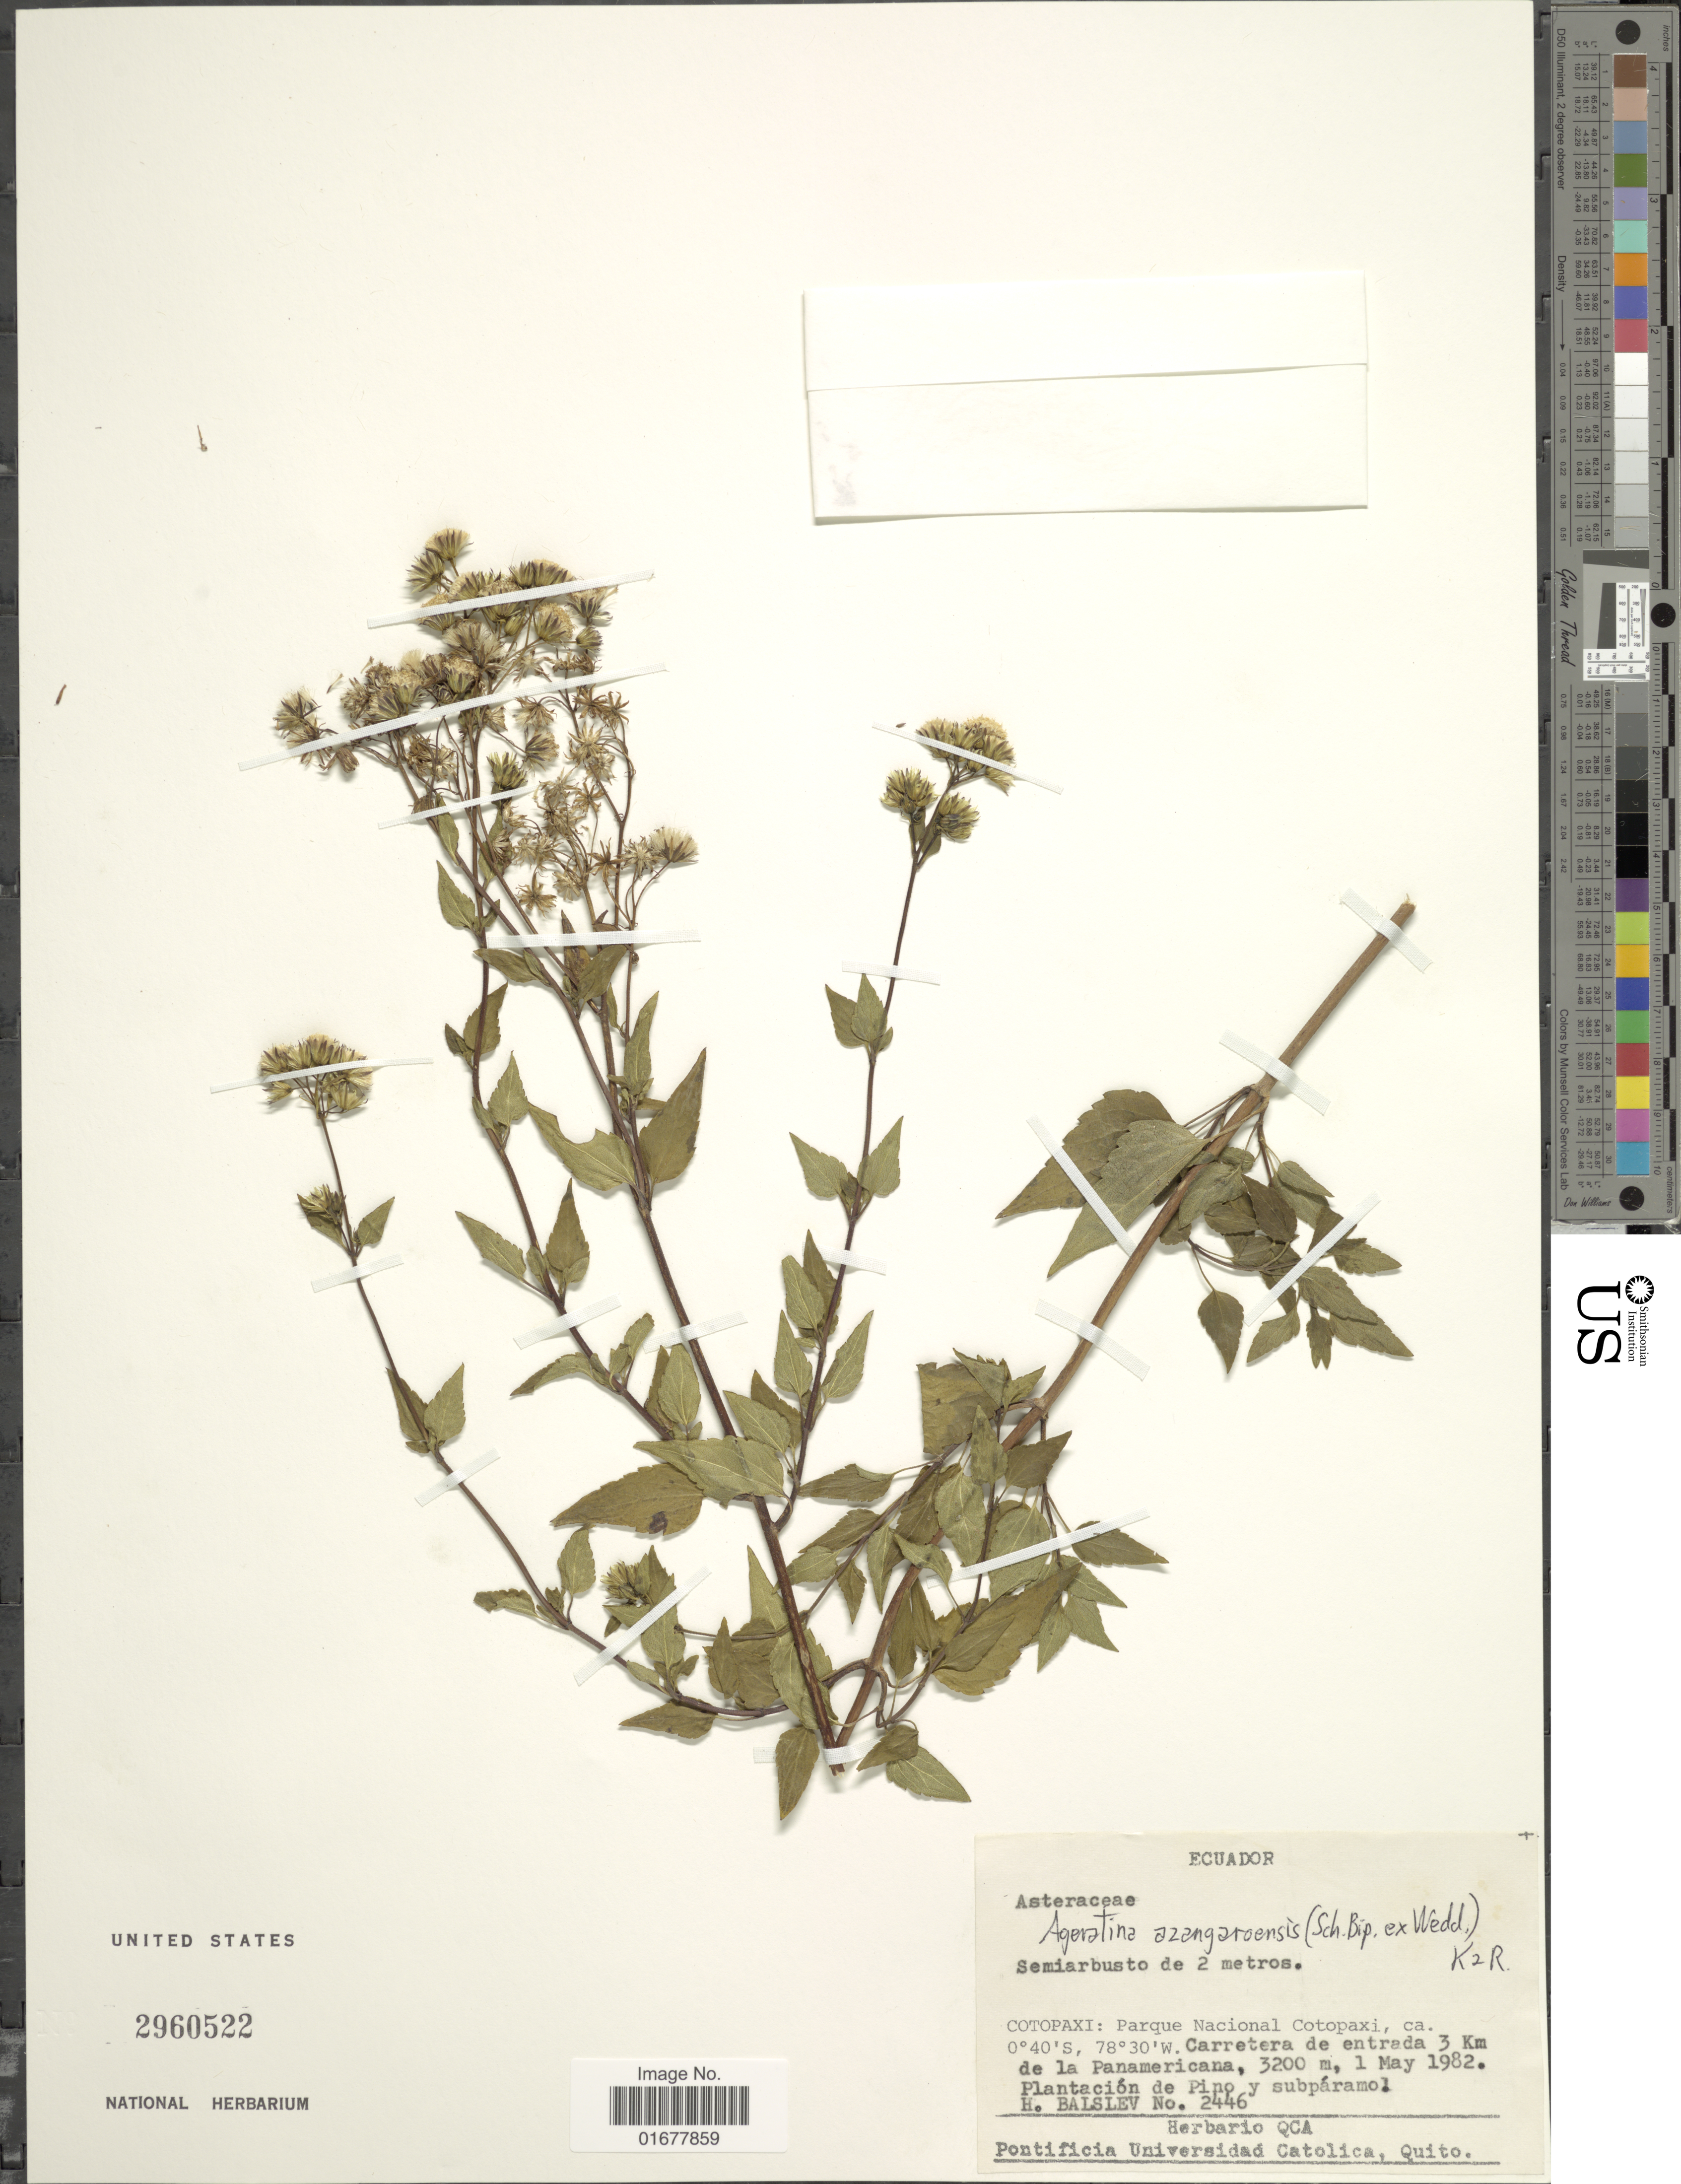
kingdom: Plantae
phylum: Tracheophyta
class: Magnoliopsida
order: Asterales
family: Asteraceae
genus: Ageratina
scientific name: Ageratina cuencana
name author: (B.L. Rob.) R.M. King & H. Rob.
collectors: H. Balslev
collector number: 2446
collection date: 1982-05-01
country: Ecuador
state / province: Cotopaxi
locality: Cotopaxi: Parque Nacional Cotopaxi, Carretera de entrada 3 Km de la Panamericana, Plantacion de Pino y sujbparamol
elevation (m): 3200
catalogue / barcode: US 2960522